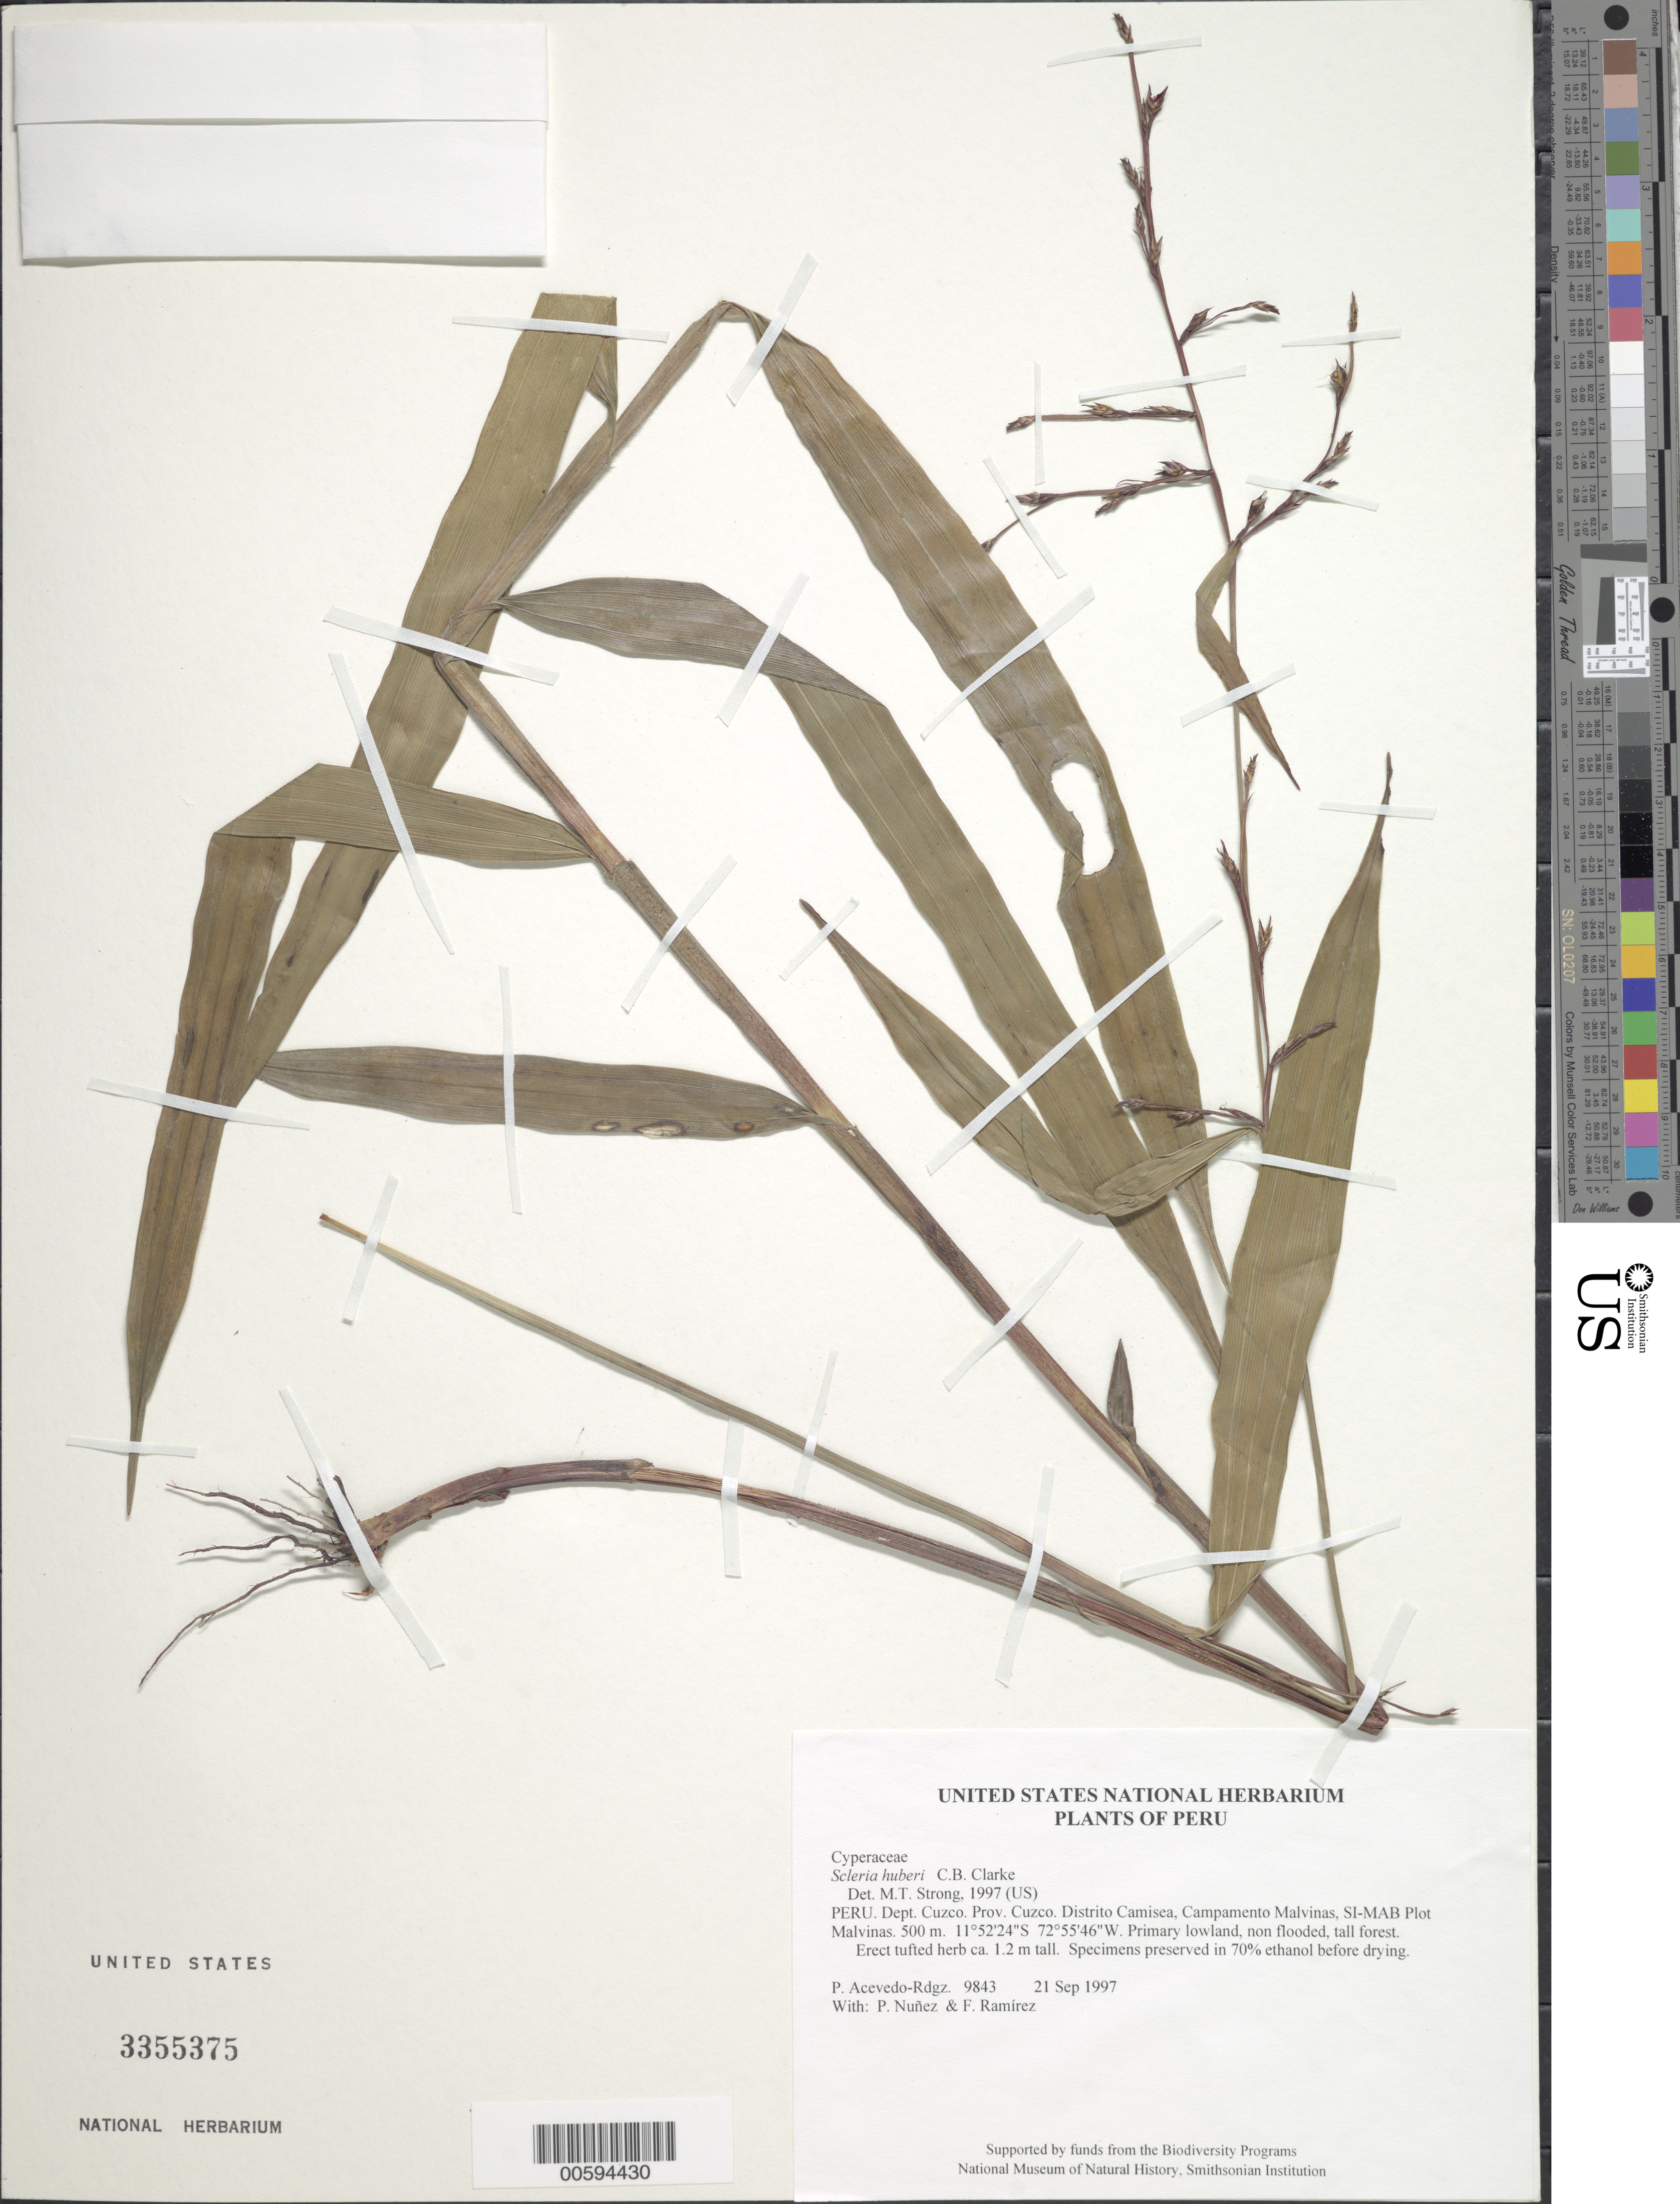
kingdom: Plantae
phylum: Tracheophyta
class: Liliopsida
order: Poales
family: Cyperaceae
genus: Scleria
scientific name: Scleria huberi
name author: C.B. Clarke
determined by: Strong, M. T., (US), Smithsonian Institution - National Museum of Natural History (UNITED STATES)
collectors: P. Acevedo-Rodr., P. Nuñez V. & F. Ramirez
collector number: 9843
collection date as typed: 21 Sep 1997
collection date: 1997-09-21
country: Peru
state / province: Cusco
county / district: Cusco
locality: Distrito Camisea, Campamento Malvinas, SI-MAB Plot Malvinas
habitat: Primary lowland, non flooded, tall forest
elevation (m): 500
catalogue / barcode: US 3355375